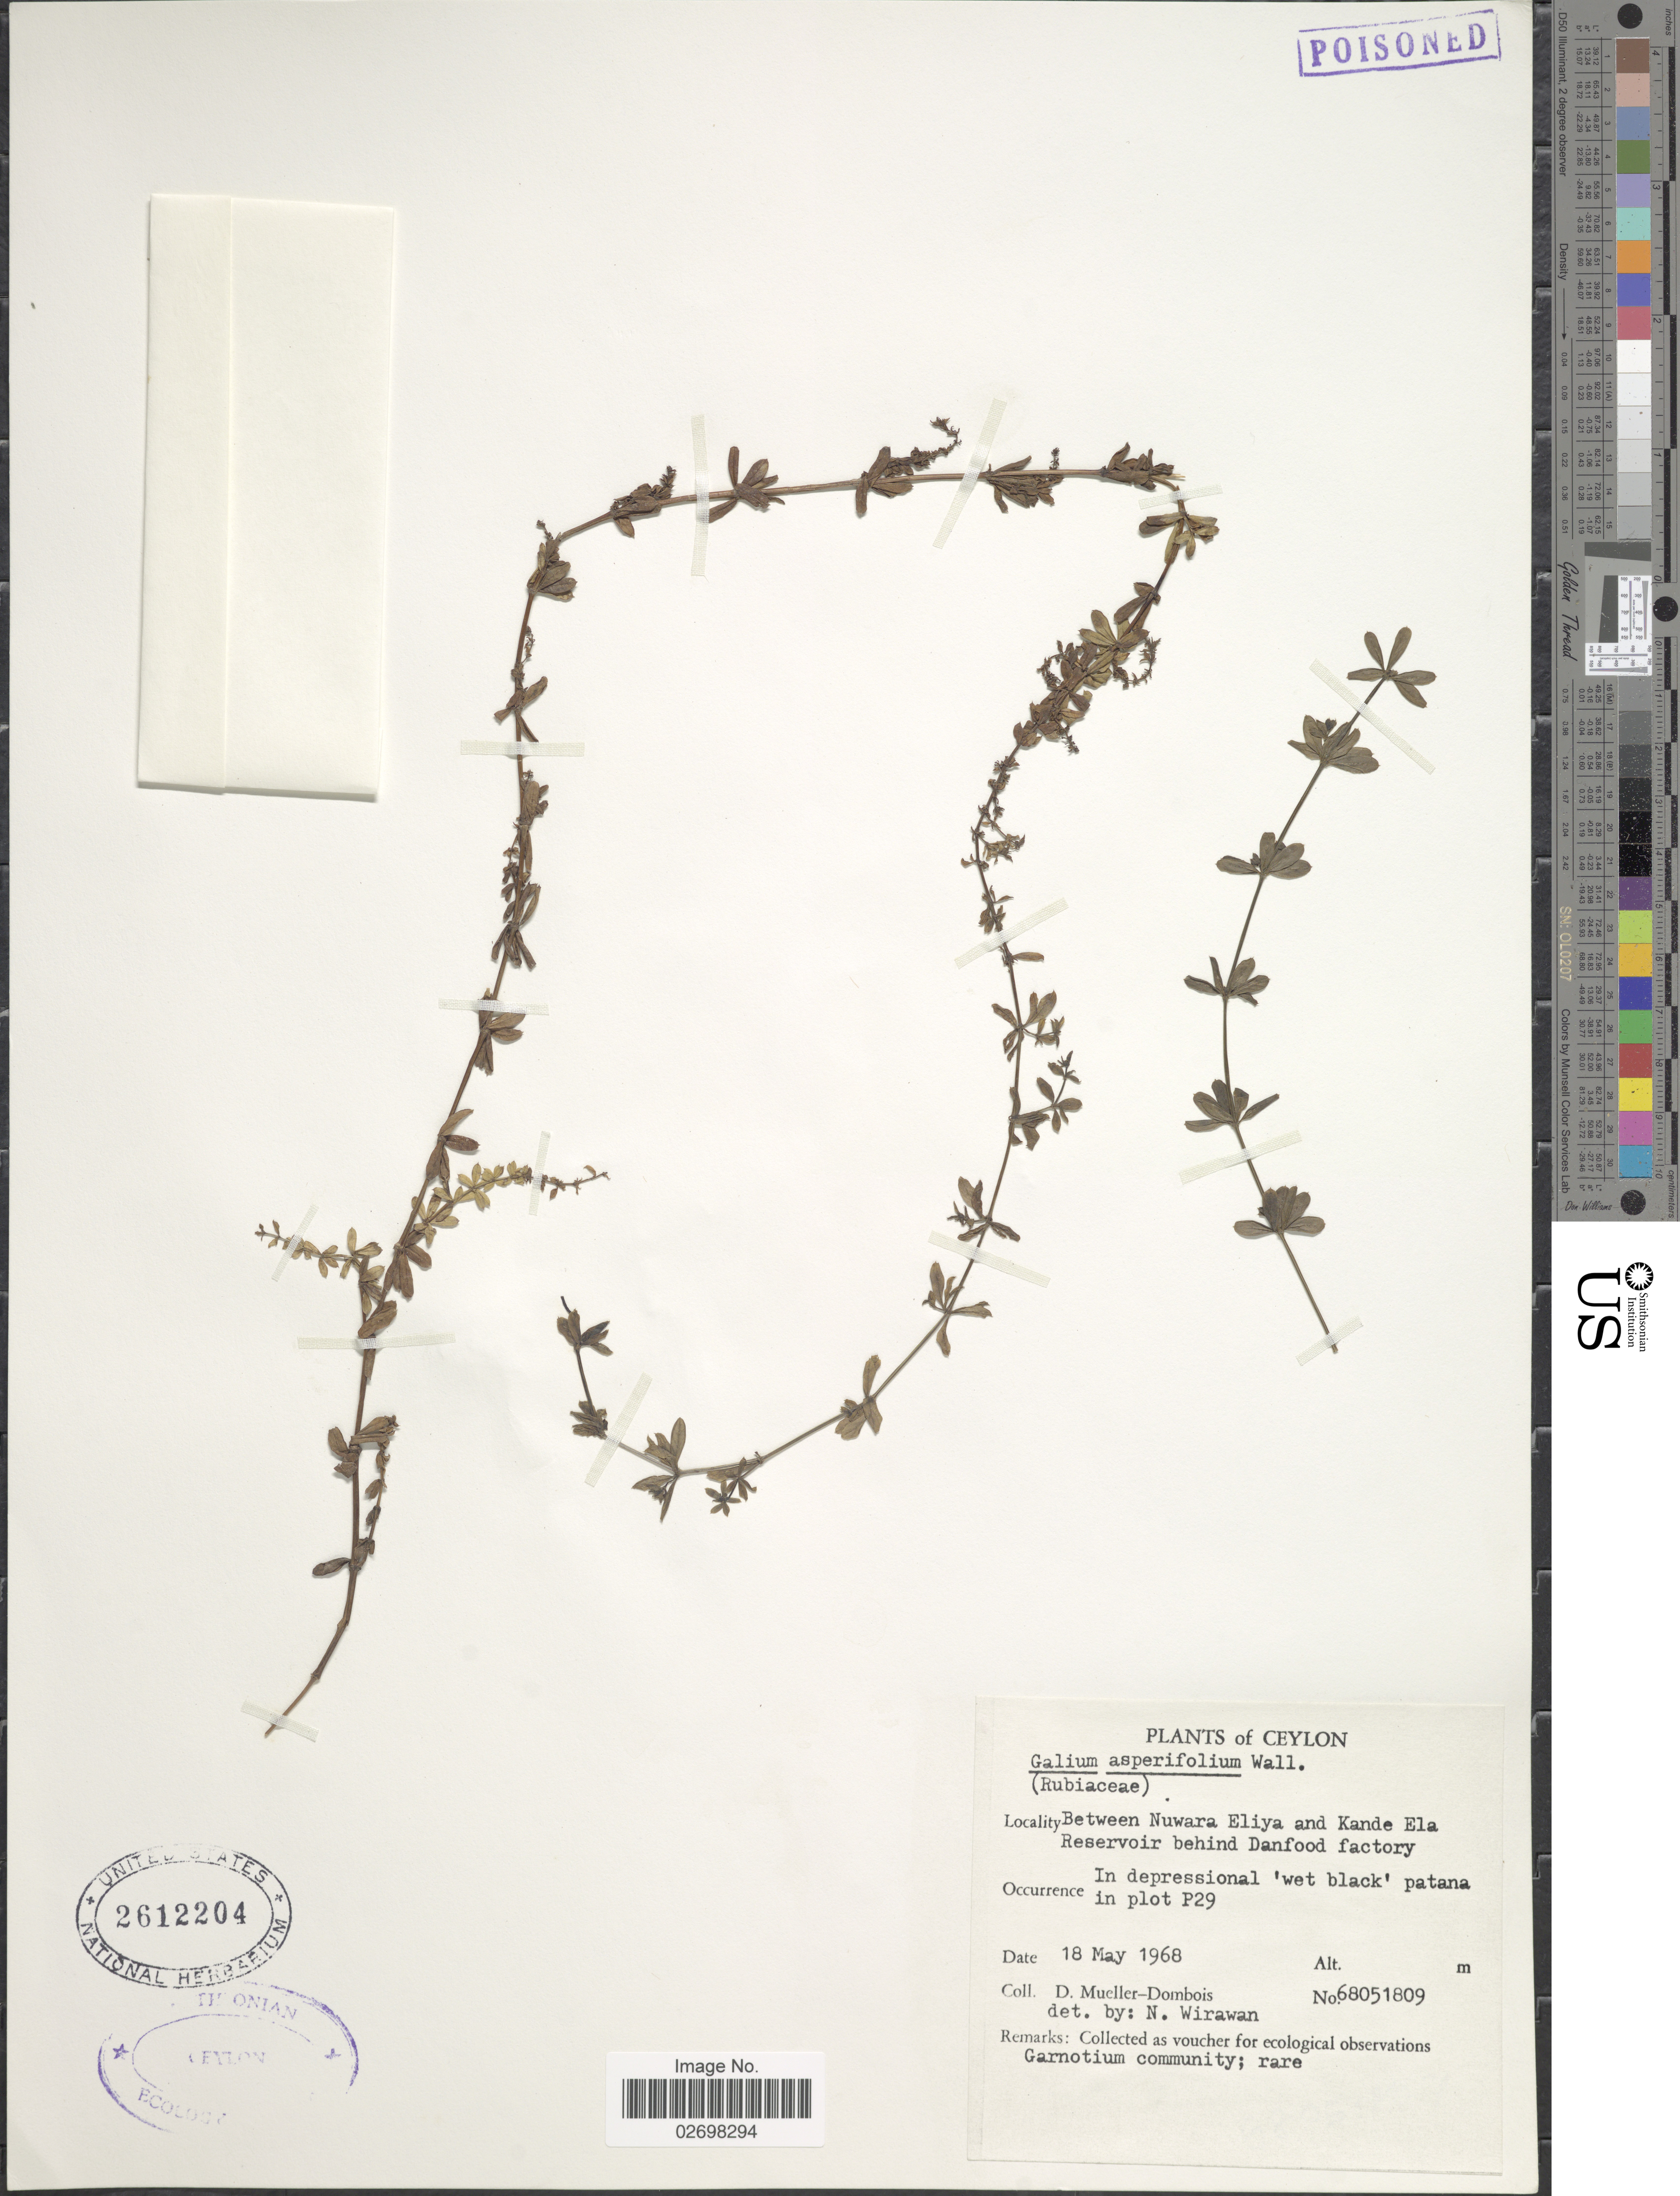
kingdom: Plantae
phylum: Tracheophyta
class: Magnoliopsida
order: Gentianales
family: Rubiaceae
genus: Galium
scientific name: Galium asperifolium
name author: Wall.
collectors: D. Mueller-Dombois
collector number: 68051809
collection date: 1968-05-18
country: Sri Lanka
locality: Ceylon, Between Nuwara Eliya and Kande Ela Reservoir behind Danhoof factory. In depressional 'wet black'patana in plot 29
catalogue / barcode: US 2612204